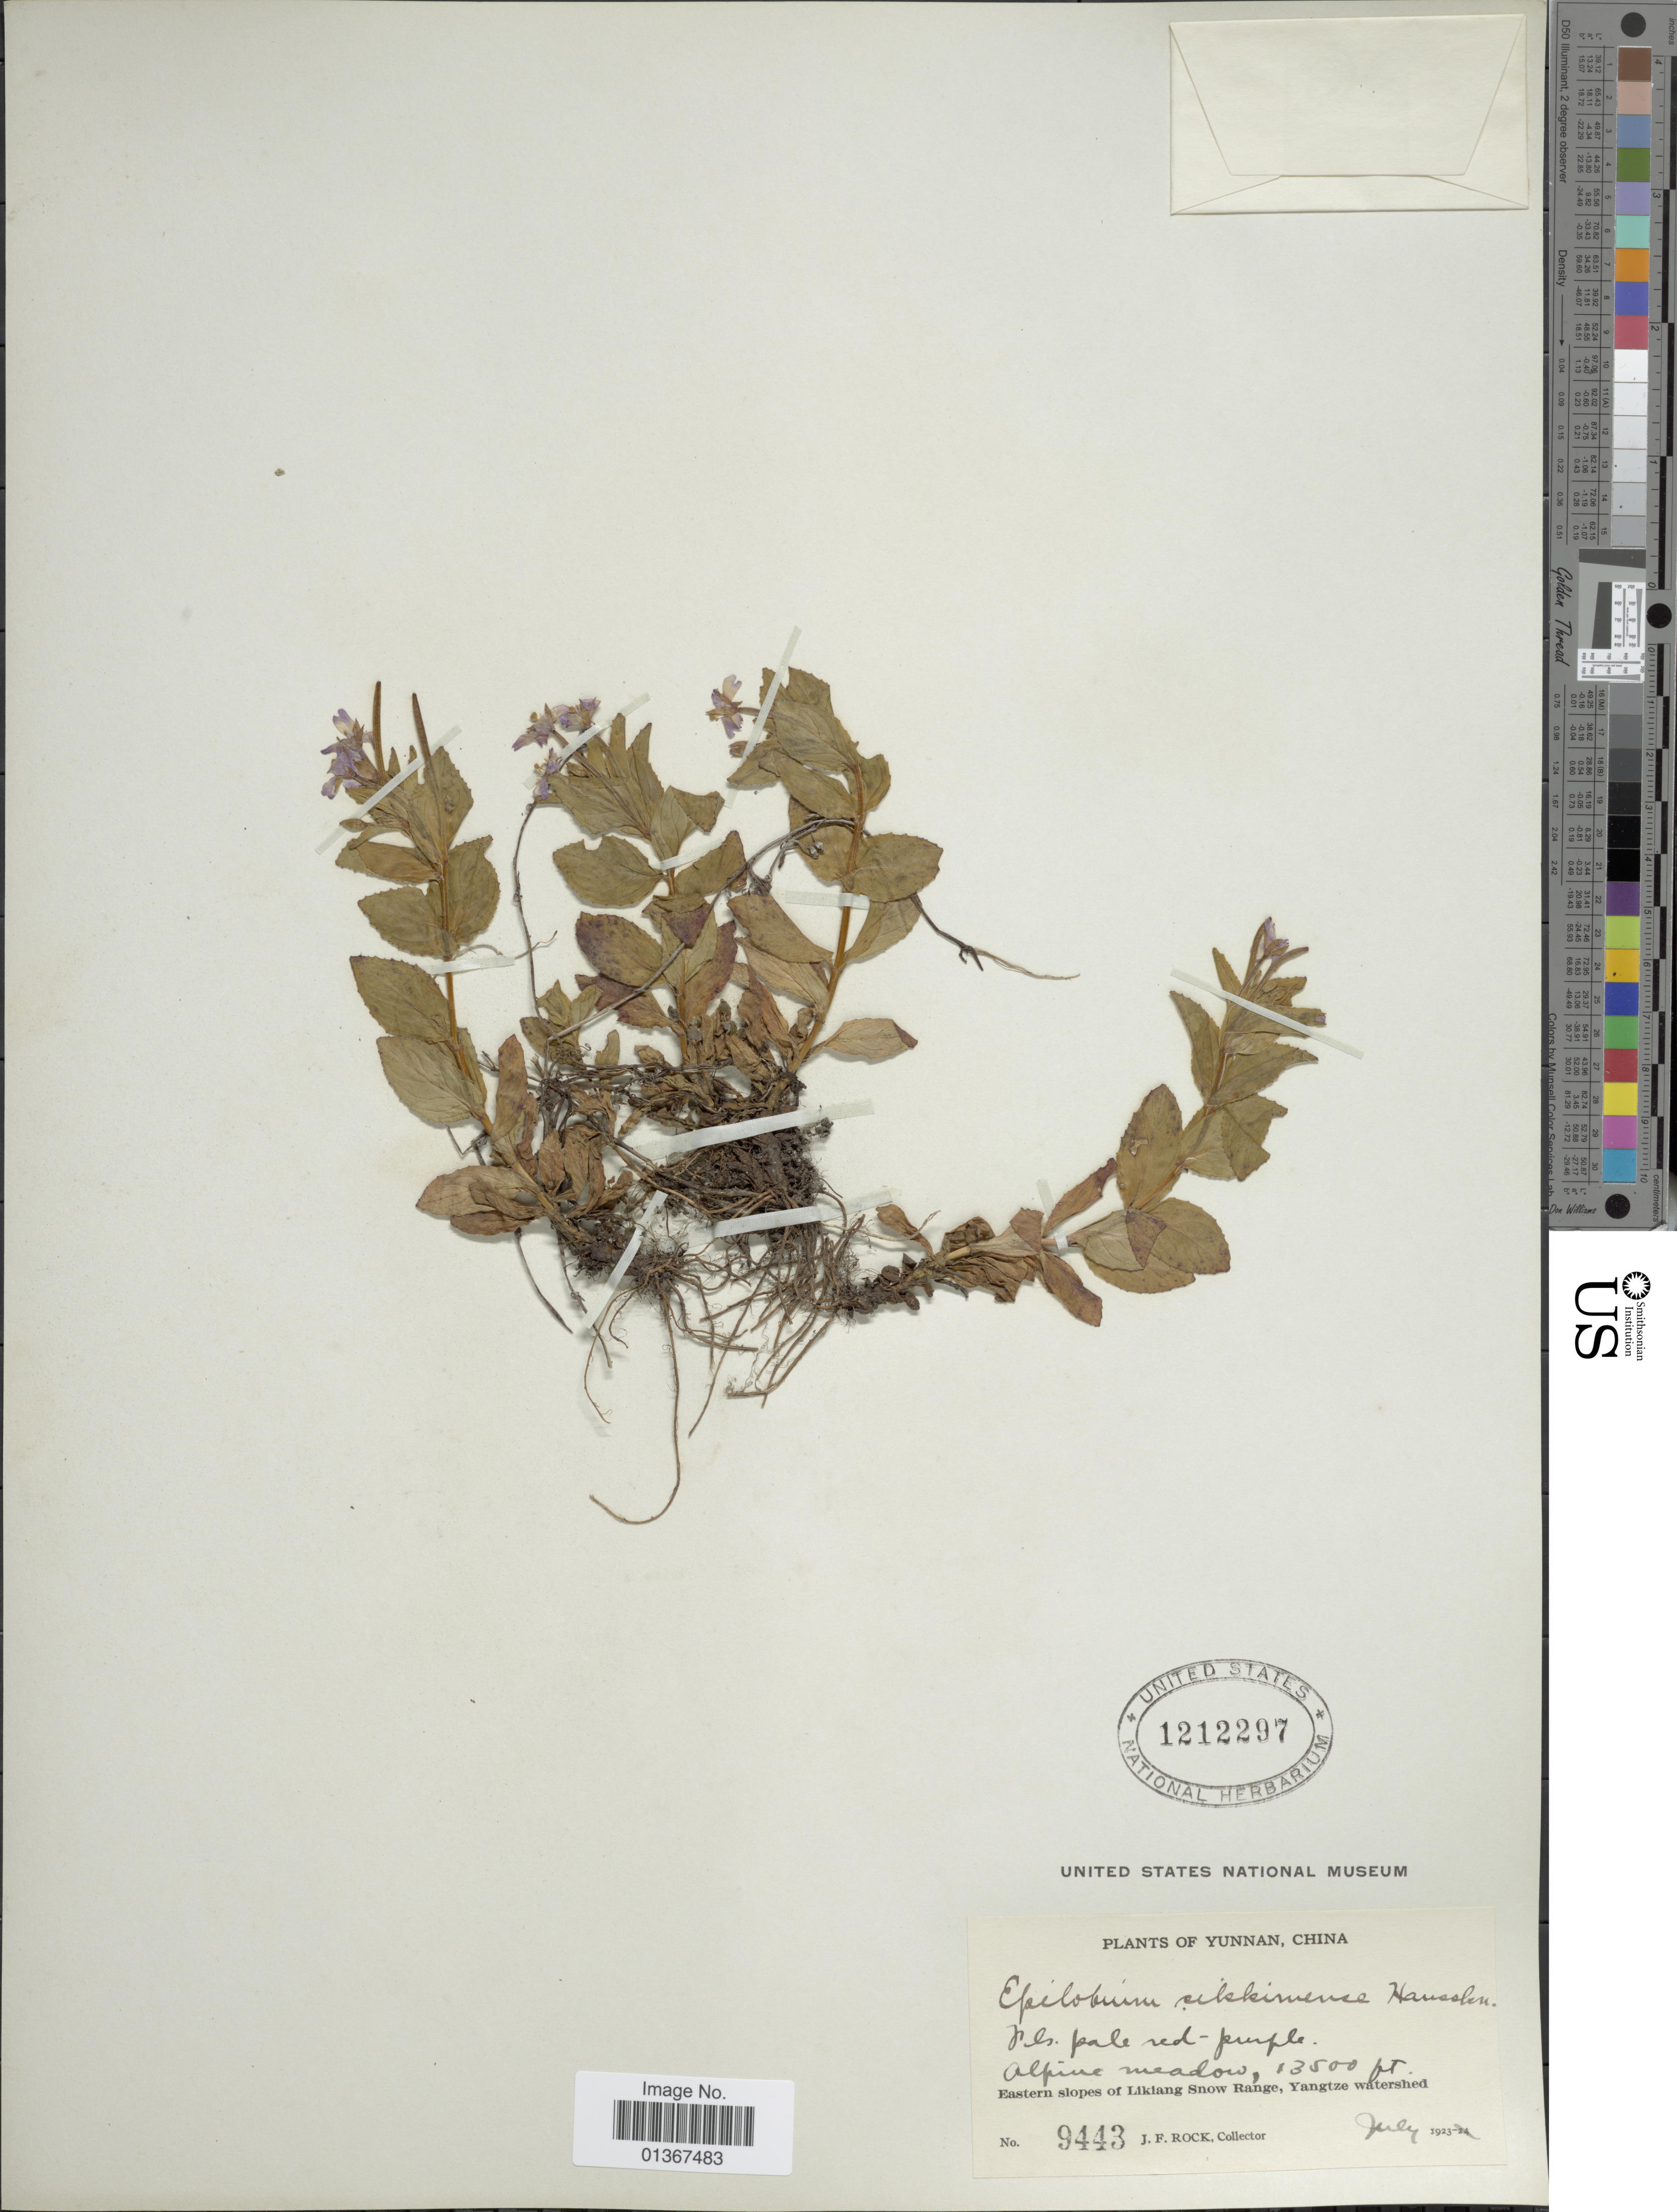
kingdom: Plantae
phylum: Tracheophyta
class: Magnoliopsida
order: Myrtales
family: Onagraceae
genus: Epilobium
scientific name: Epilobium sikkimense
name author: Hausskn.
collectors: J. Rock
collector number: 9443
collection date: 1923-07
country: China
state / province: Yunnan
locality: Eastern slopes of Likiang Snow Range, Yangtze watershed.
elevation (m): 4115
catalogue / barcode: US 1212297